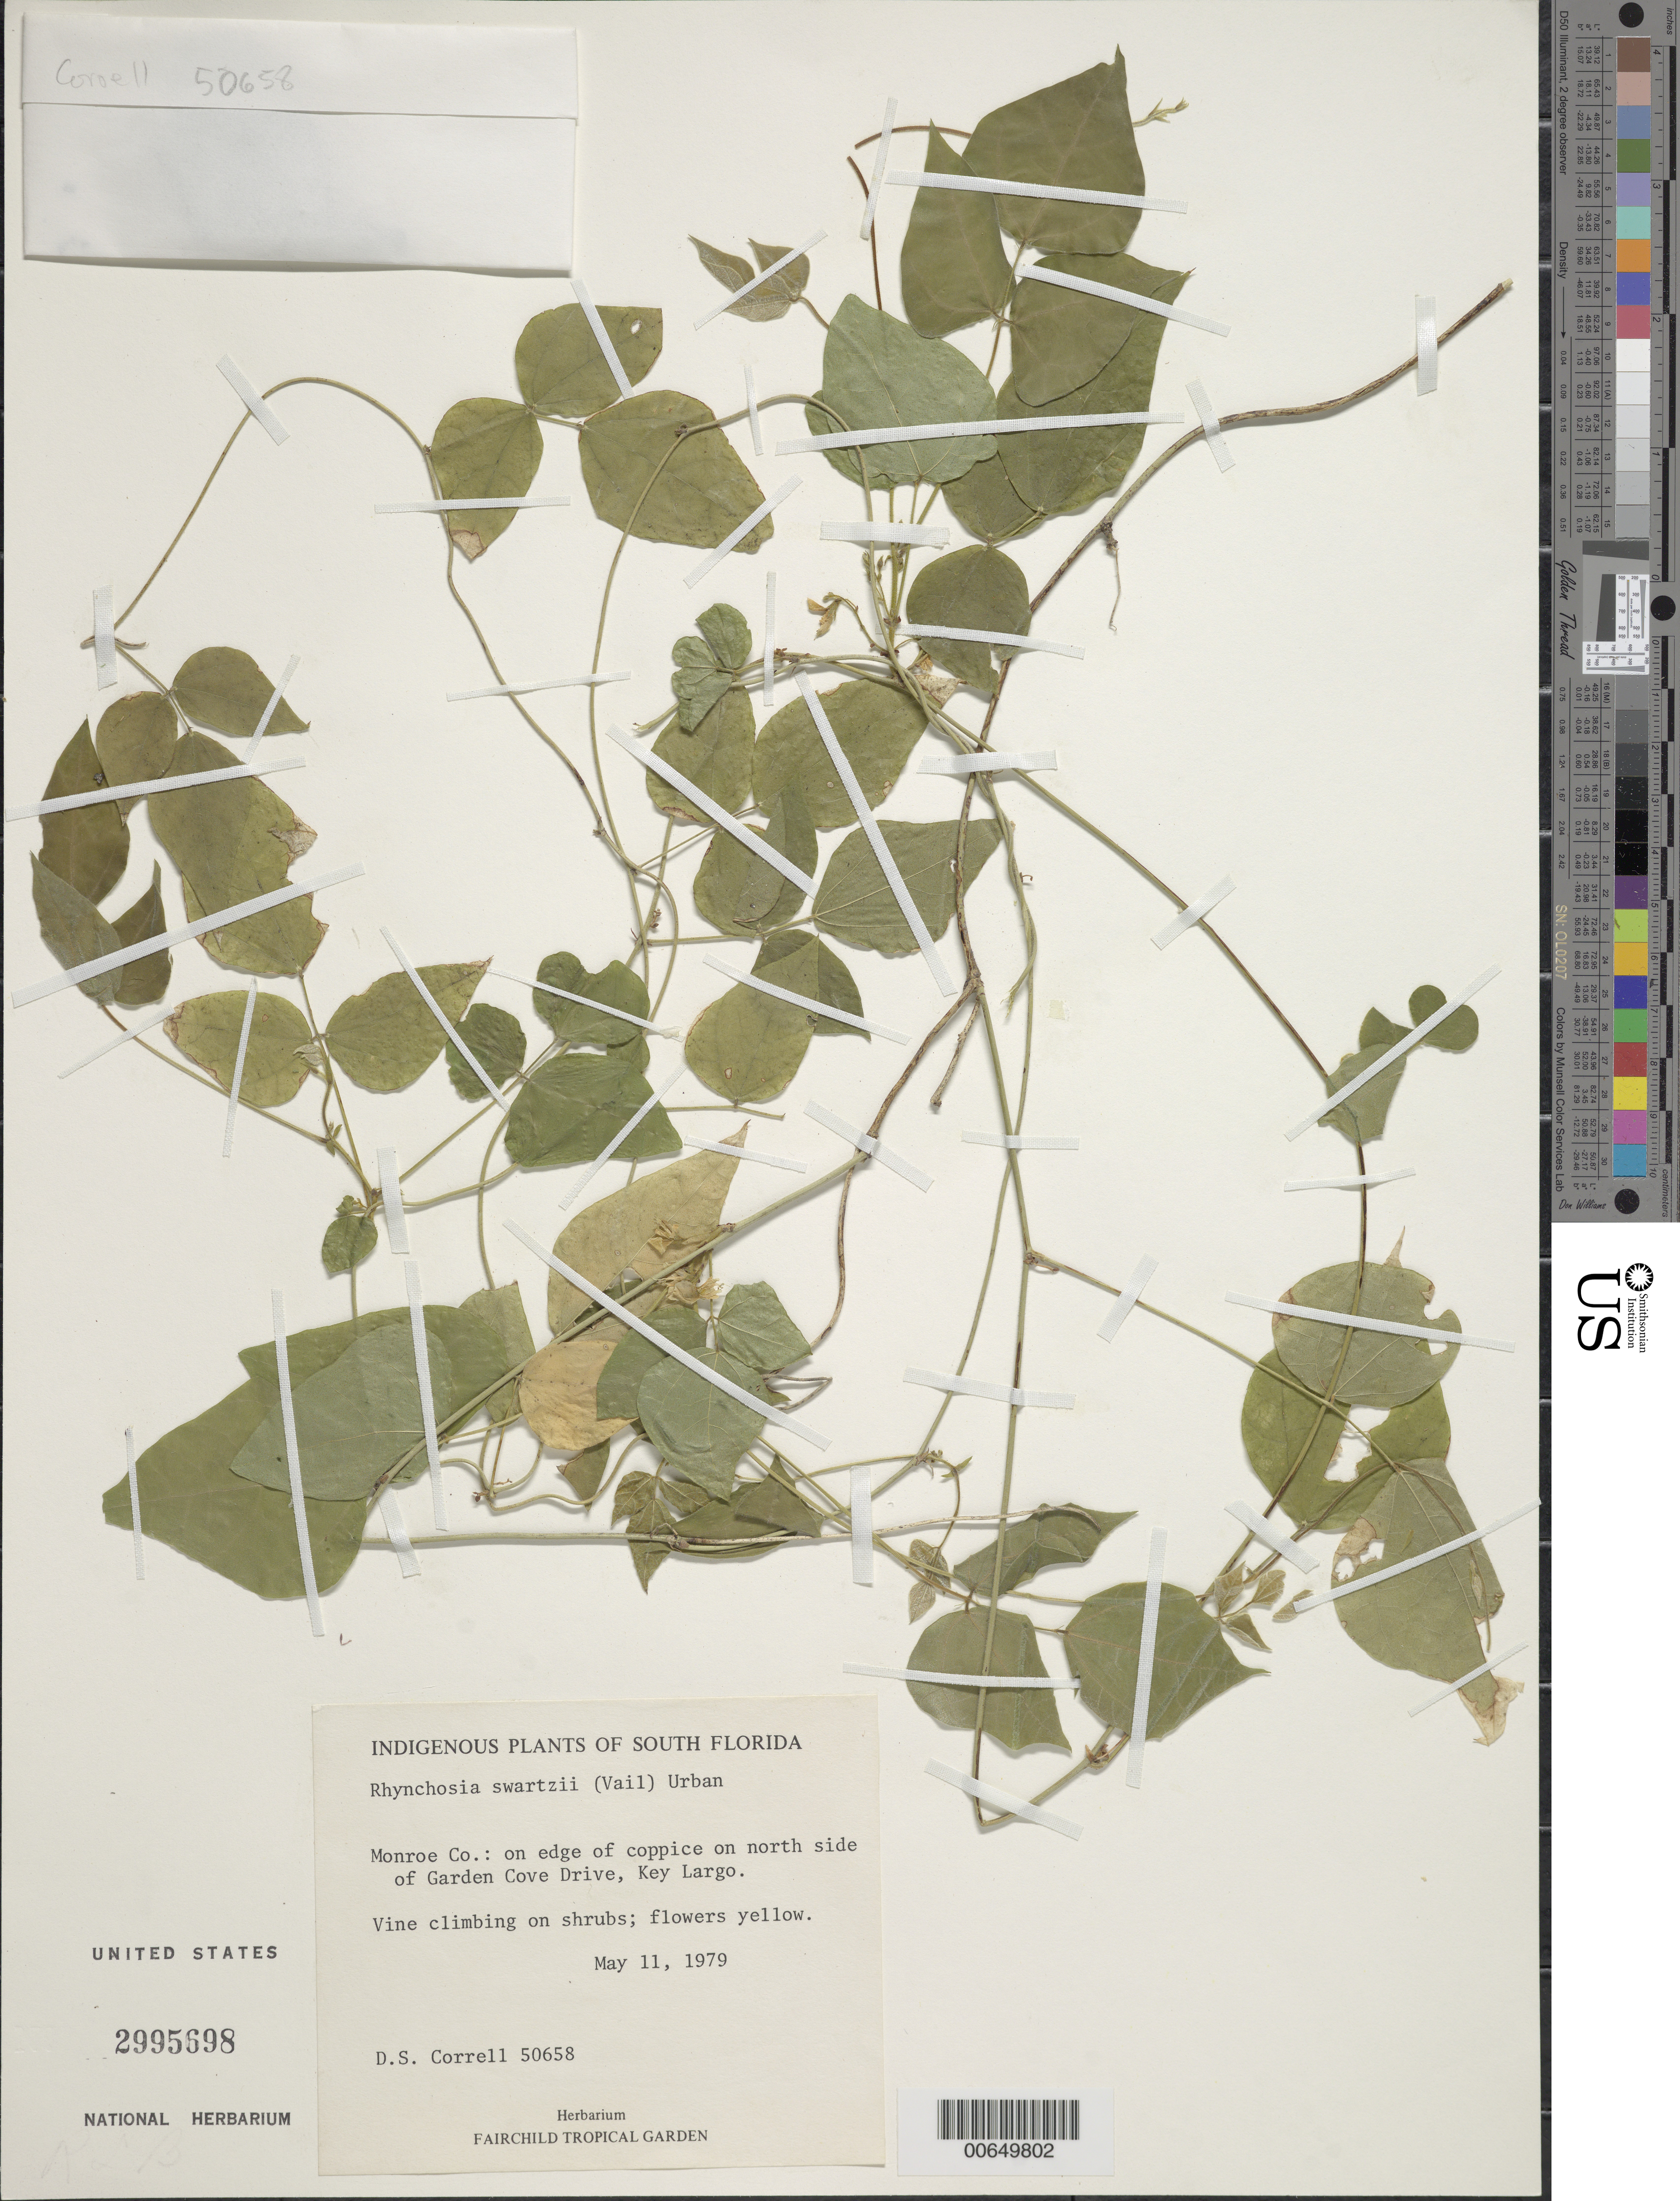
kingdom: Plantae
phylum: Tracheophyta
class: Magnoliopsida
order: Fabales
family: Fabaceae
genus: Rhynchosia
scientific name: Rhynchosia swartzii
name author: (Vail) Urb.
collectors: D. S. Correll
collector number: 50658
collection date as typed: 11 May 1979 or 05 Nov 1979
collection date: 1979-05-11 or 1979-11-05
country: United States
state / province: Florida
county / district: Monroe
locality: On N side of Garden Cove Drive, Key Largo.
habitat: On edge of coppice.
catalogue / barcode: US 2995698